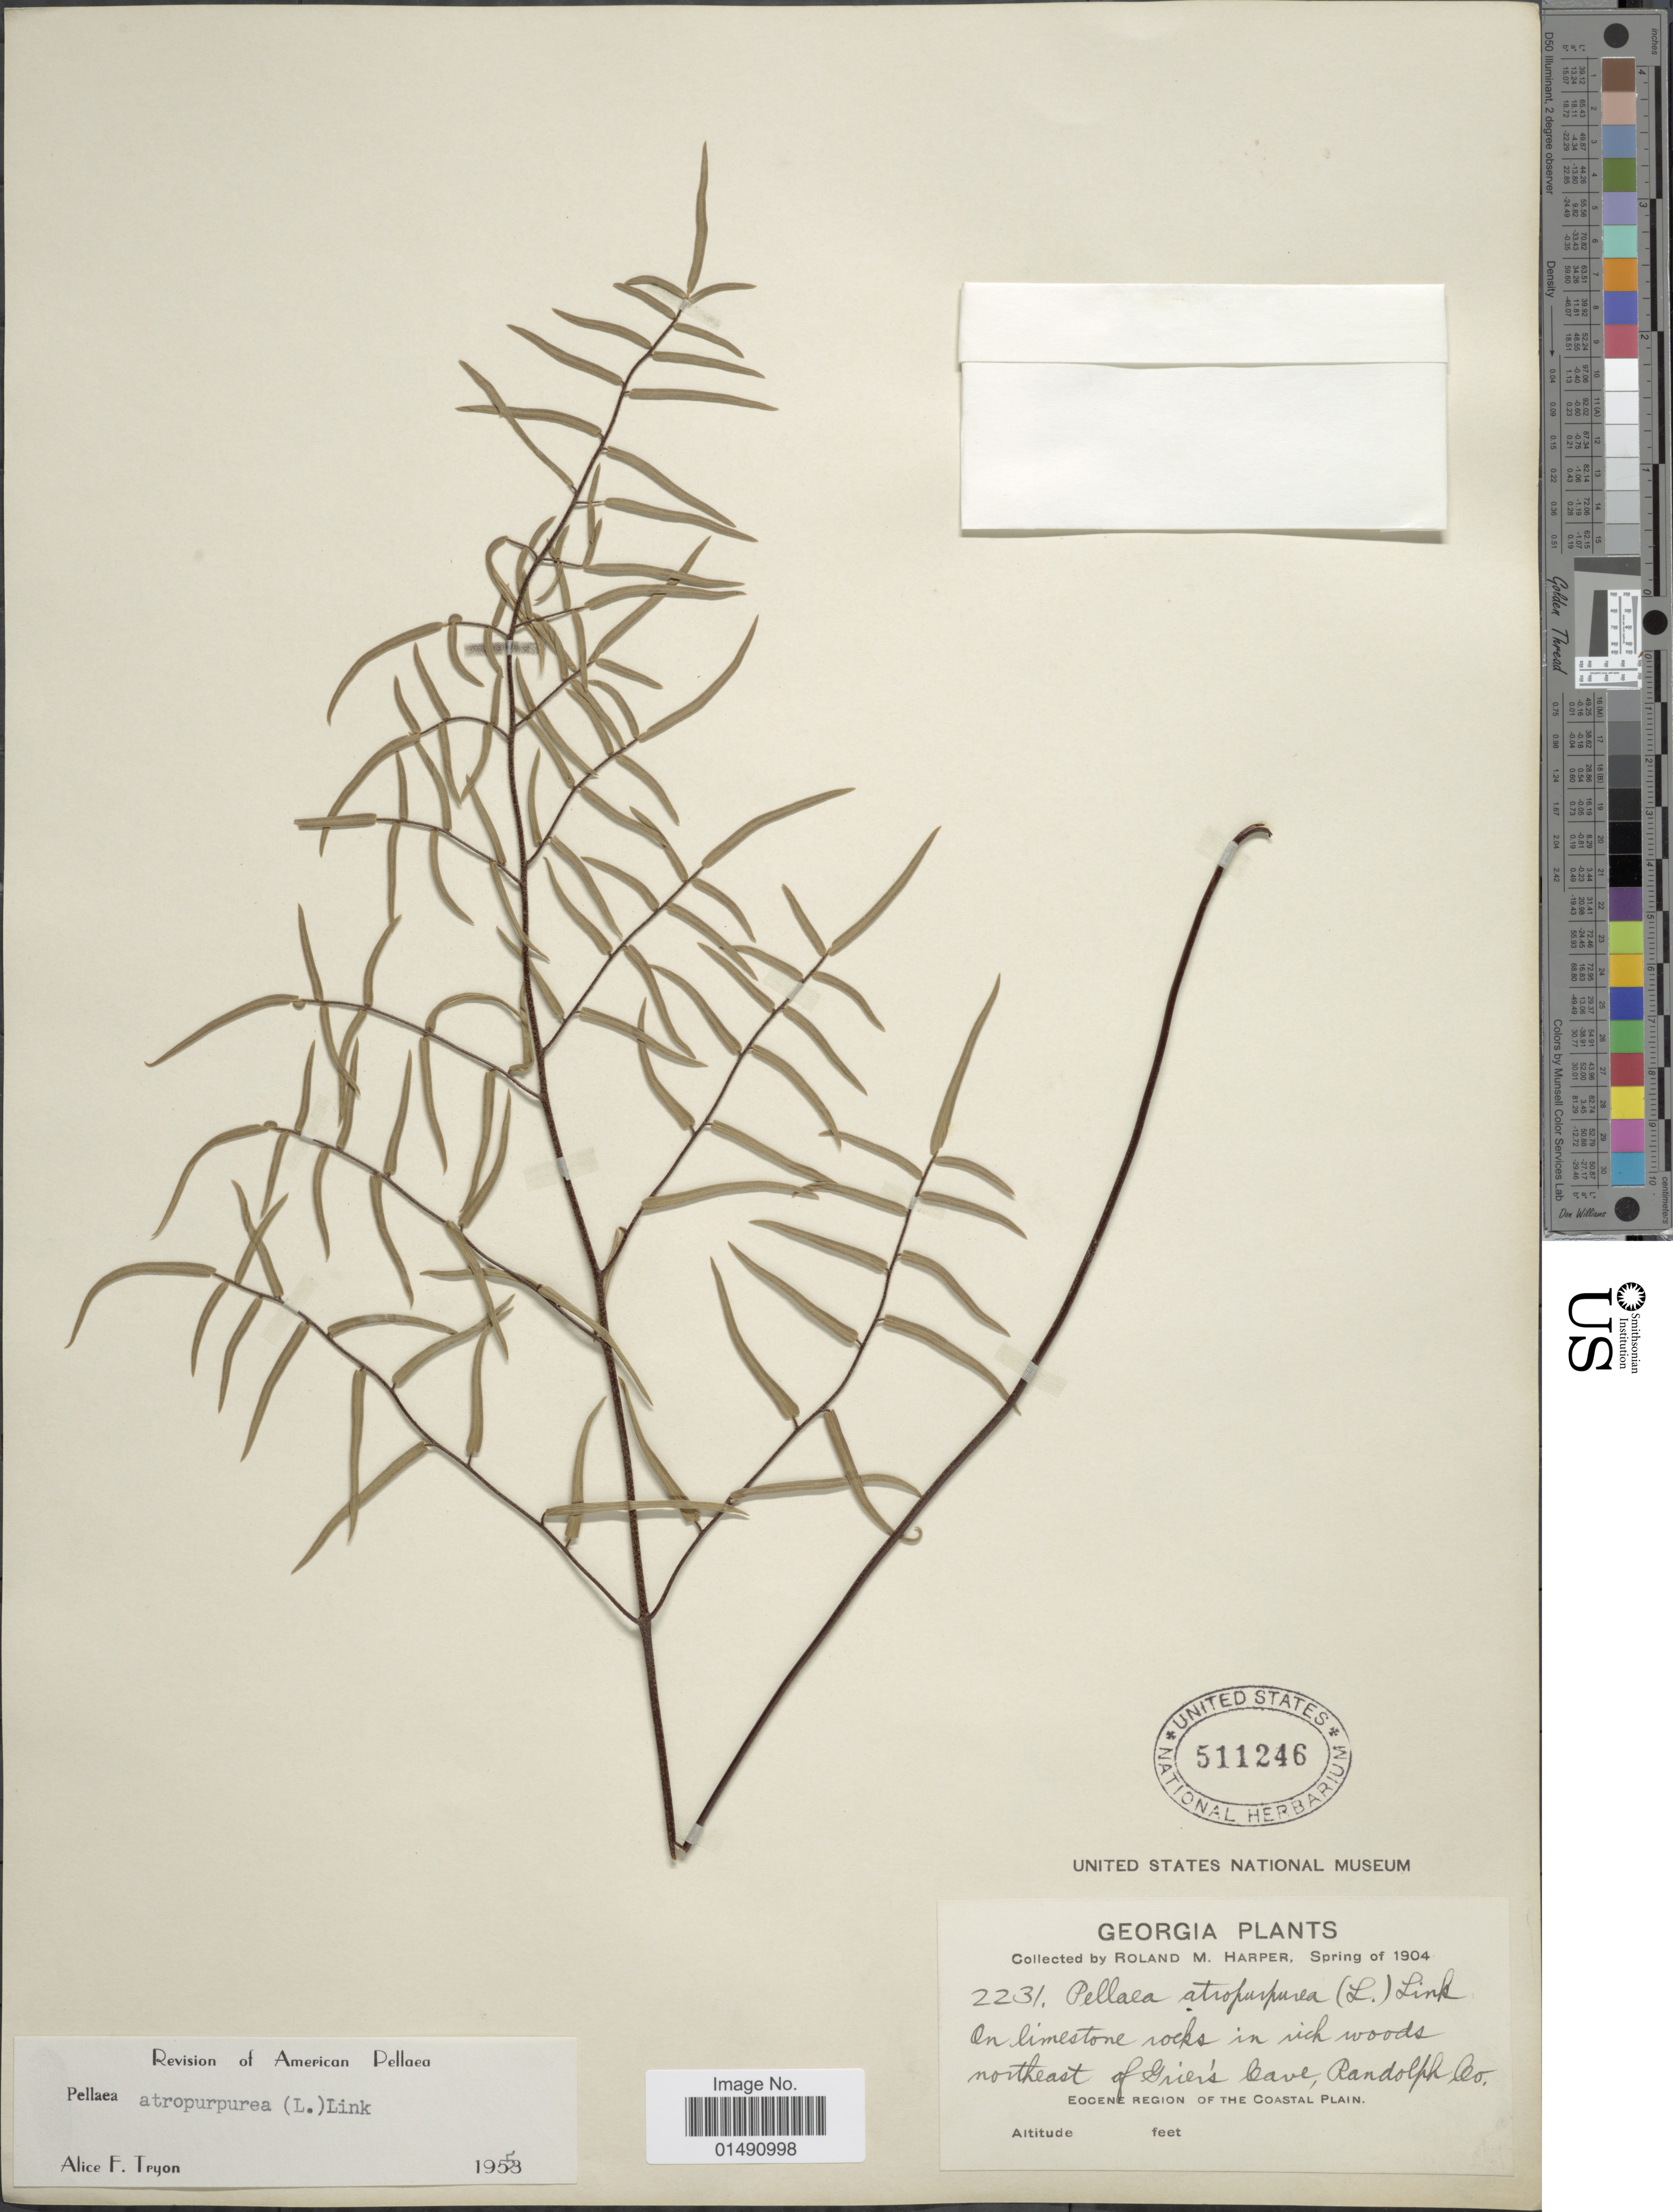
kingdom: Plantae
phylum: Tracheophyta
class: Polypodiopsida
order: Polypodiales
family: Pteridaceae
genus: Pellaea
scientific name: Pellaea atropurpurea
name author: (L.) Link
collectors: R. M. Harper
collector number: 2231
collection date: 1904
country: United States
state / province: Georgia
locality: On limestone rocks in rich woods northeast of griers Cave, Randolph Co, Eocene Regione of the Coastal Plain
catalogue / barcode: US 511246